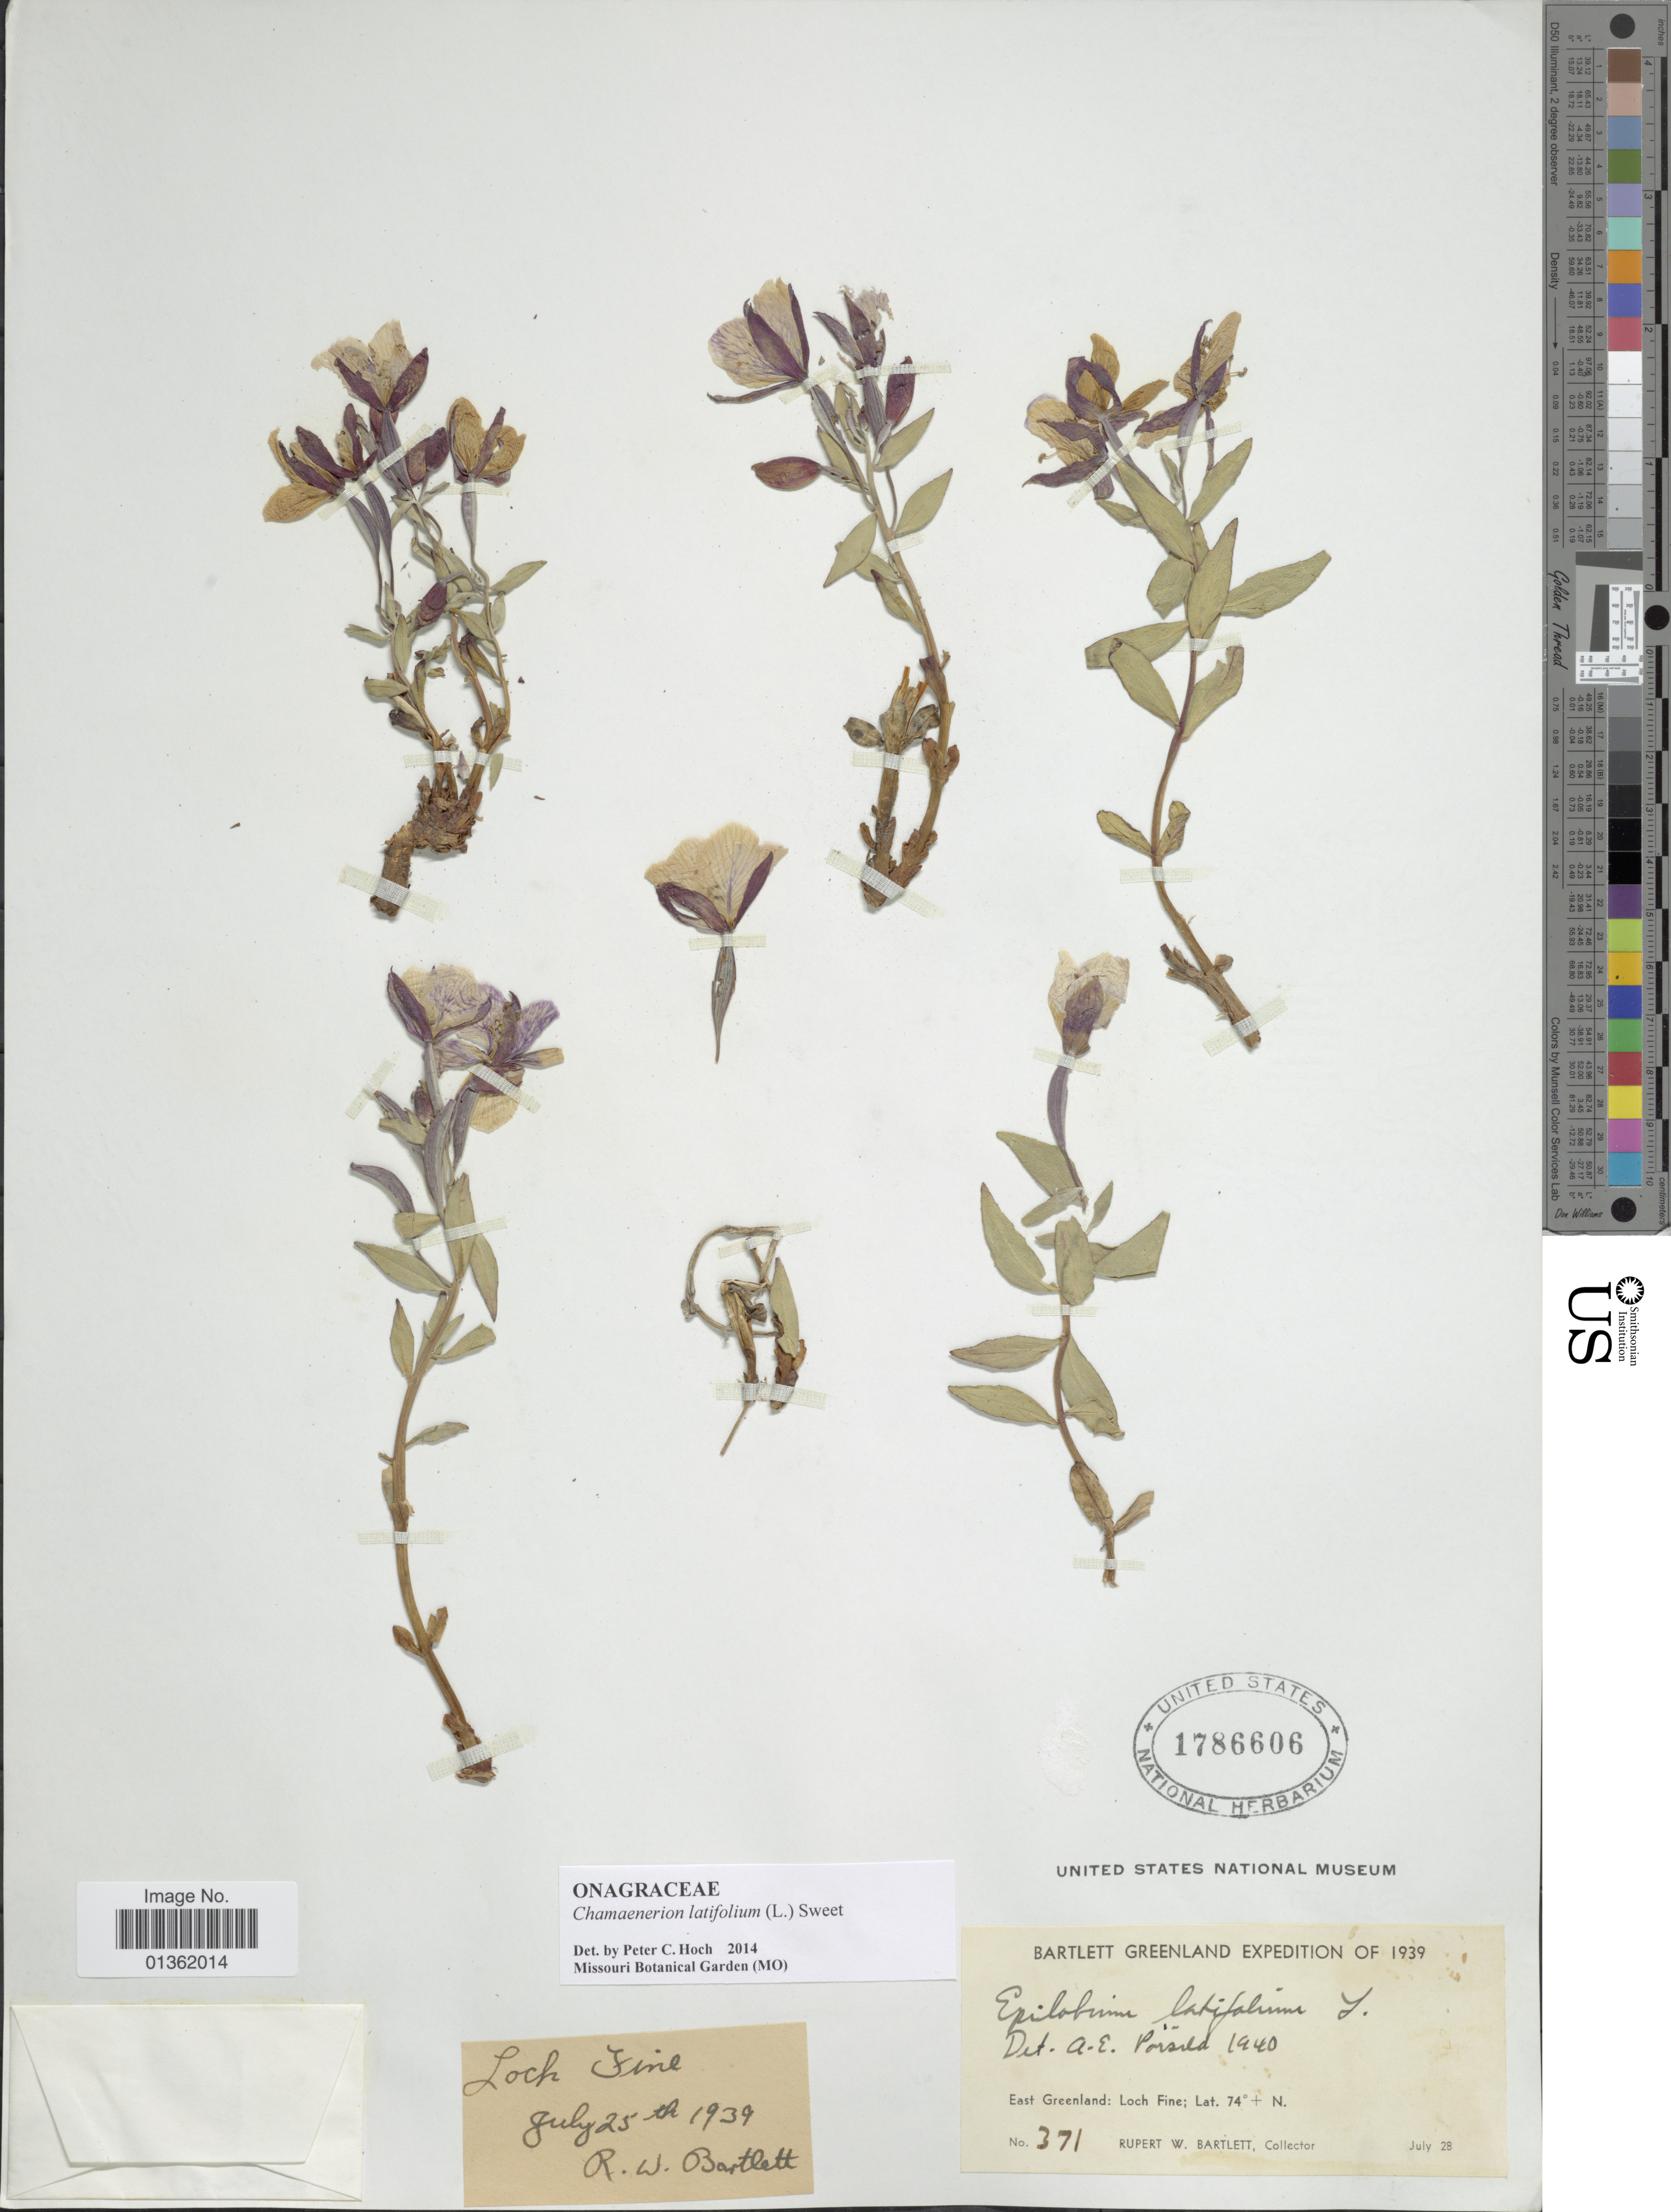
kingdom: Plantae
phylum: Tracheophyta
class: Magnoliopsida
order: Myrtales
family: Onagraceae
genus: Chamaenerion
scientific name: Chamaenerion latifolium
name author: (L.) Th. Fr. & Lange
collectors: R. W. Bartlett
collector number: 371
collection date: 1939-07-28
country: Greenland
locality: East Greenland: Loch Fine.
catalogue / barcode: US 1786608